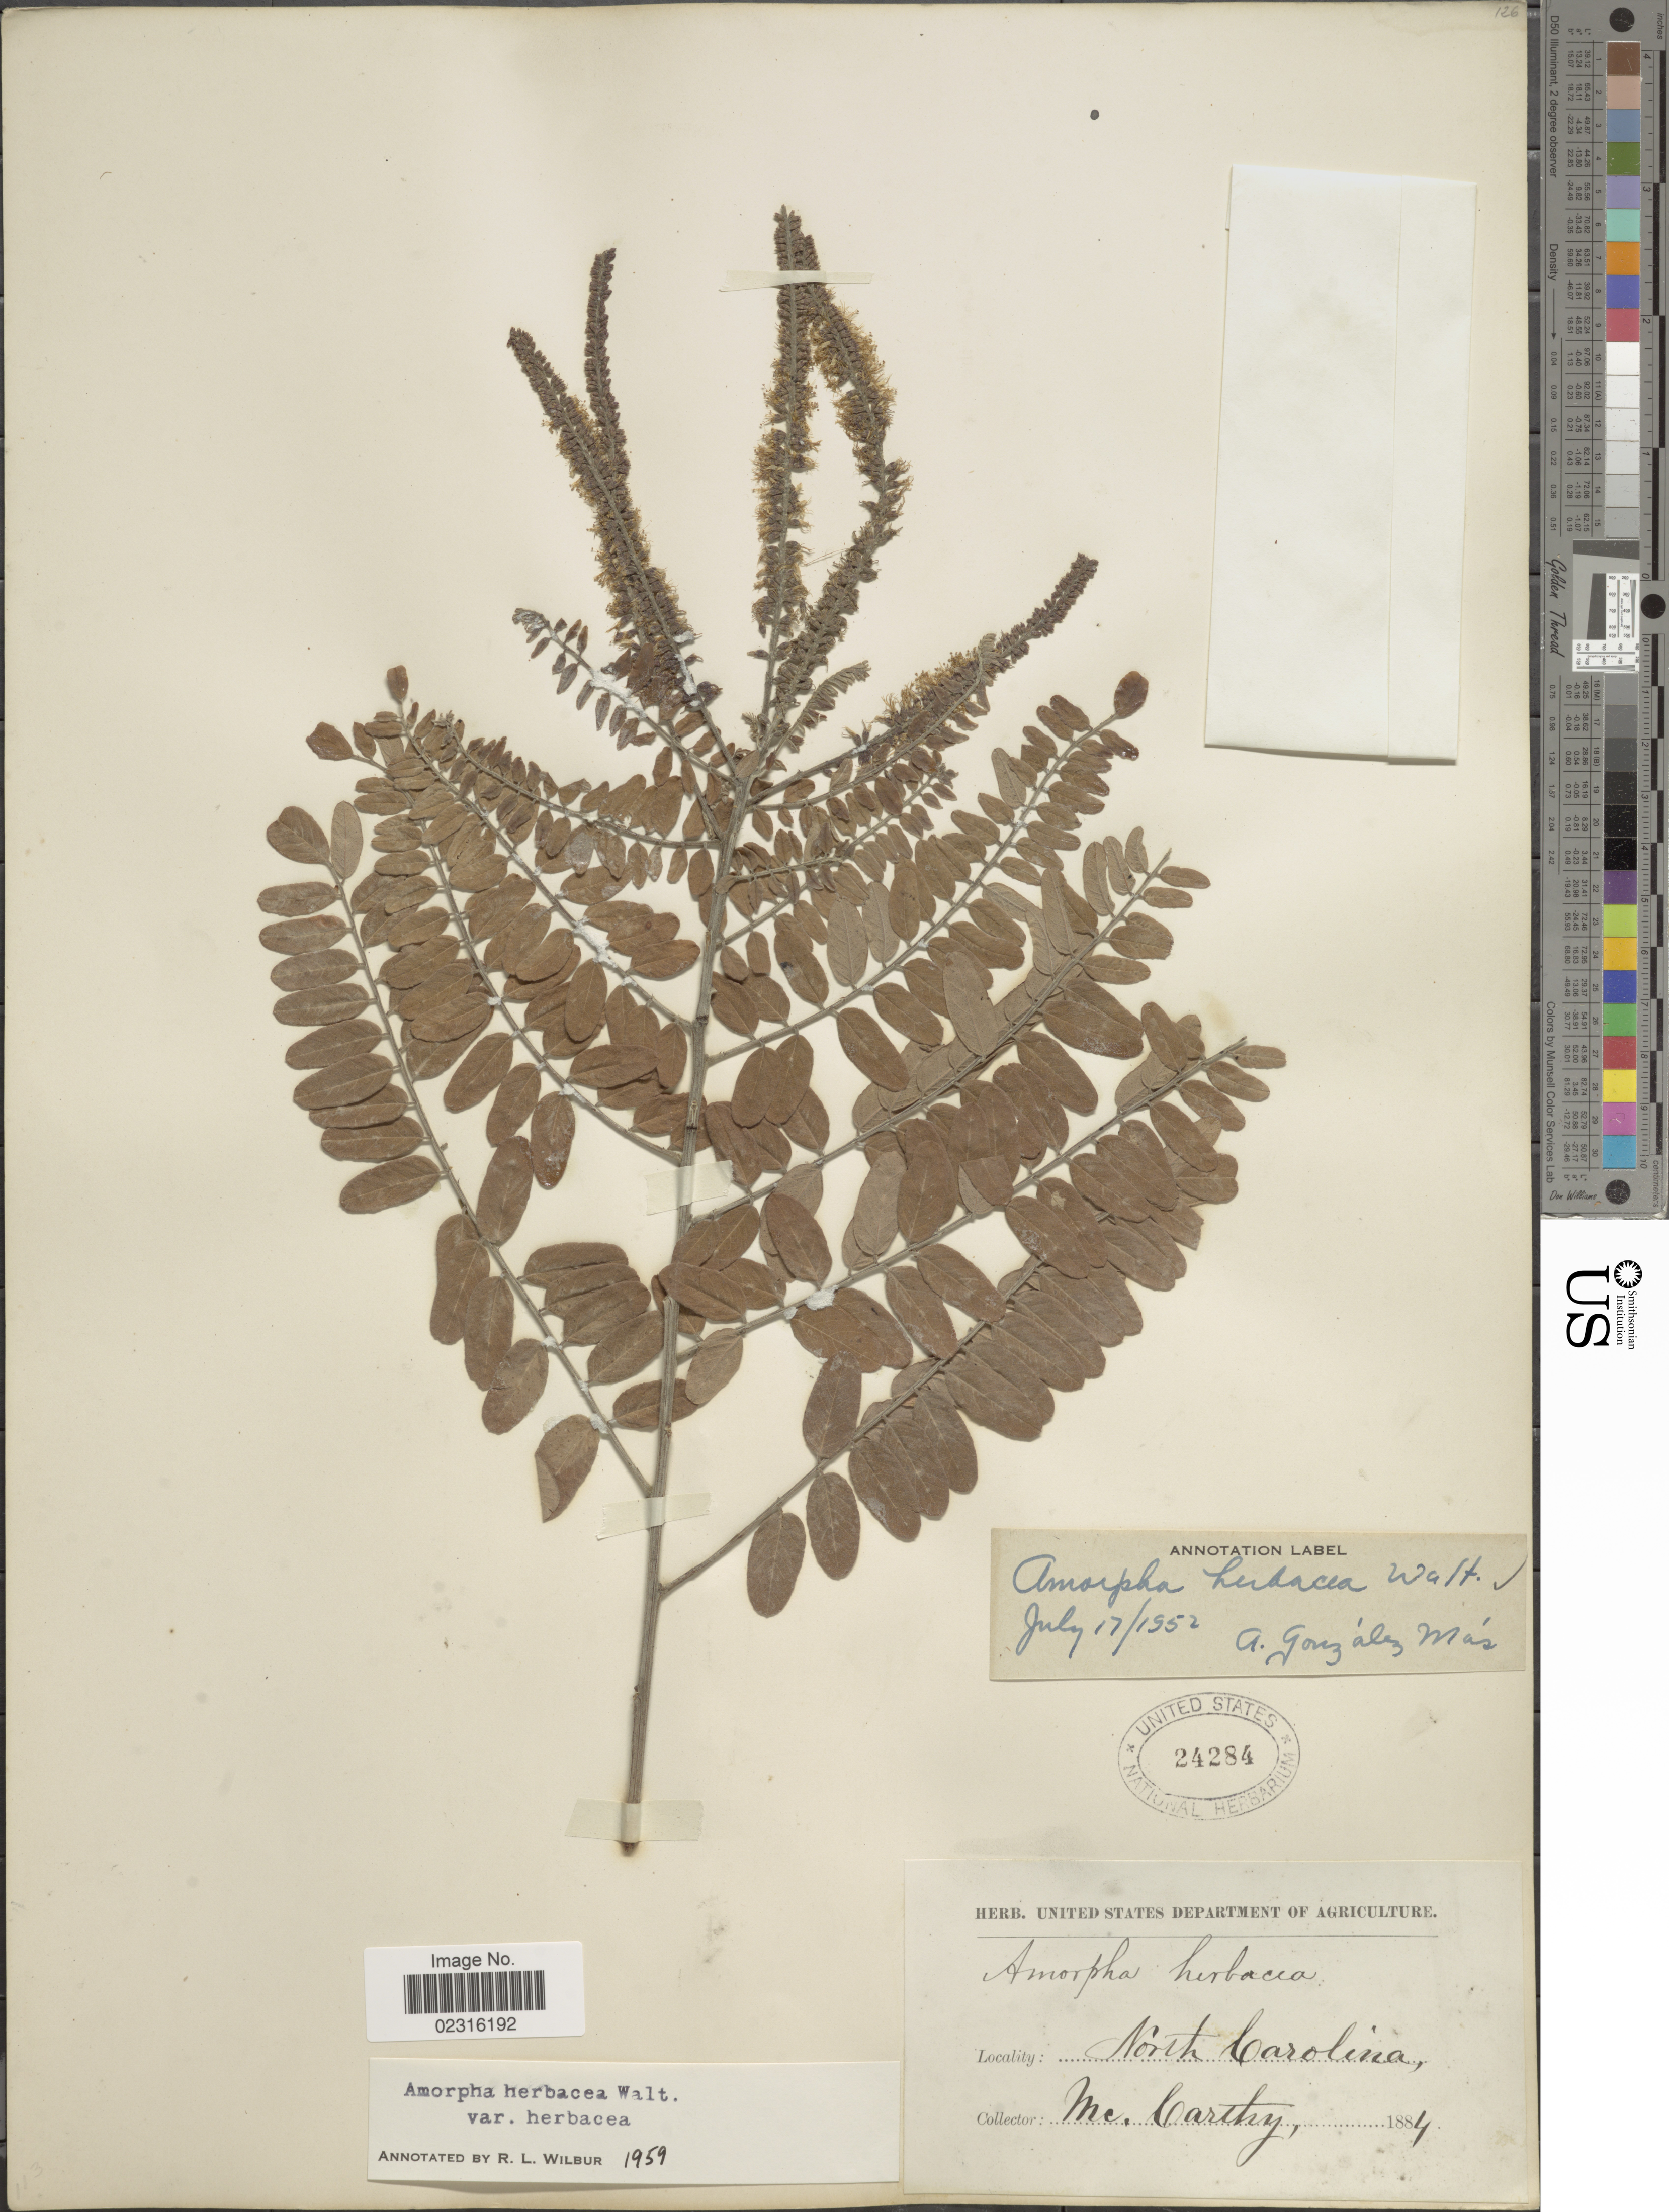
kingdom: Plantae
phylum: Tracheophyta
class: Magnoliopsida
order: Fabales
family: Fabaceae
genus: Amorpha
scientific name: Amorpha herbacea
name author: Schltdl.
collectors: -- McCarthy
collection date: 1884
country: United States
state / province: North Carolina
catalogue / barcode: US 24284